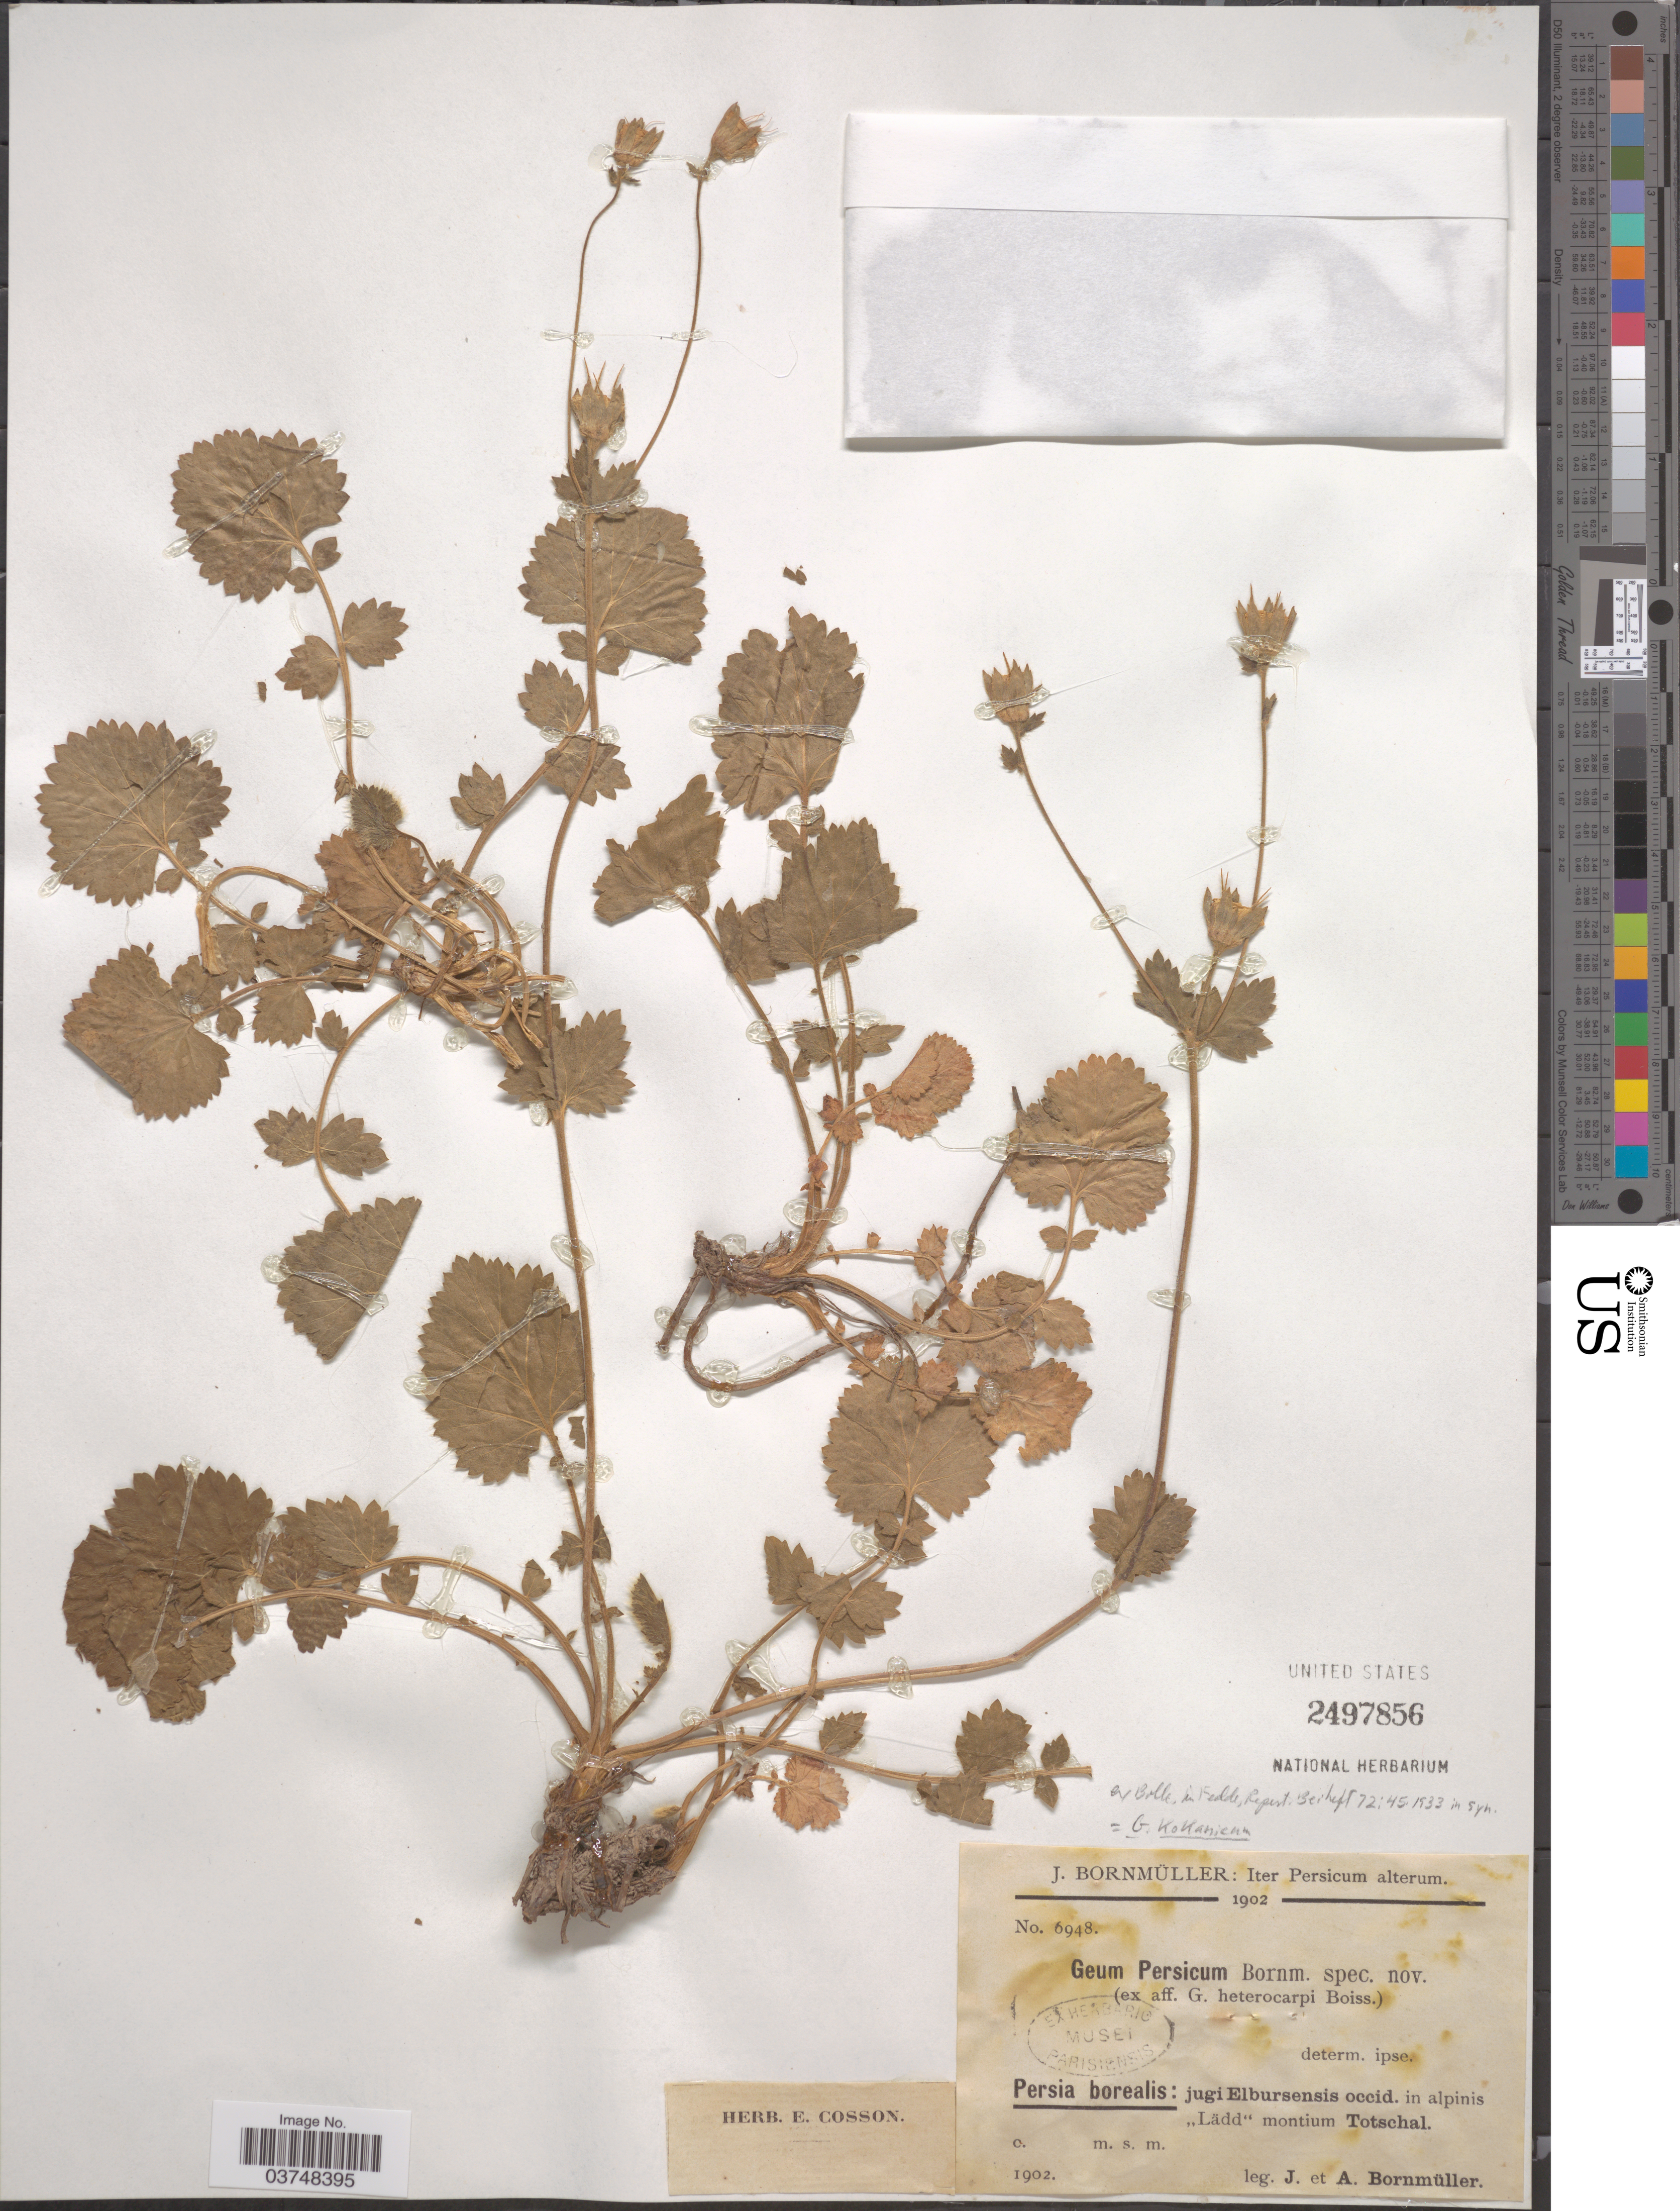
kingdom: Plantae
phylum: Tracheophyta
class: Magnoliopsida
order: Rosales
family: Rosaceae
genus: Geum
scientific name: Geum kokanikum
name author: Regel & Schmalh.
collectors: J. Bornmüller & A. Bornmüller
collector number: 6948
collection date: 1902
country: Iran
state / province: Alborz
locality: Iter Persicum alterum. Persia borealis: jugi Elbursensis occid. in alpinis "Lädd" montium Totschal.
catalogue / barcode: US 2497856